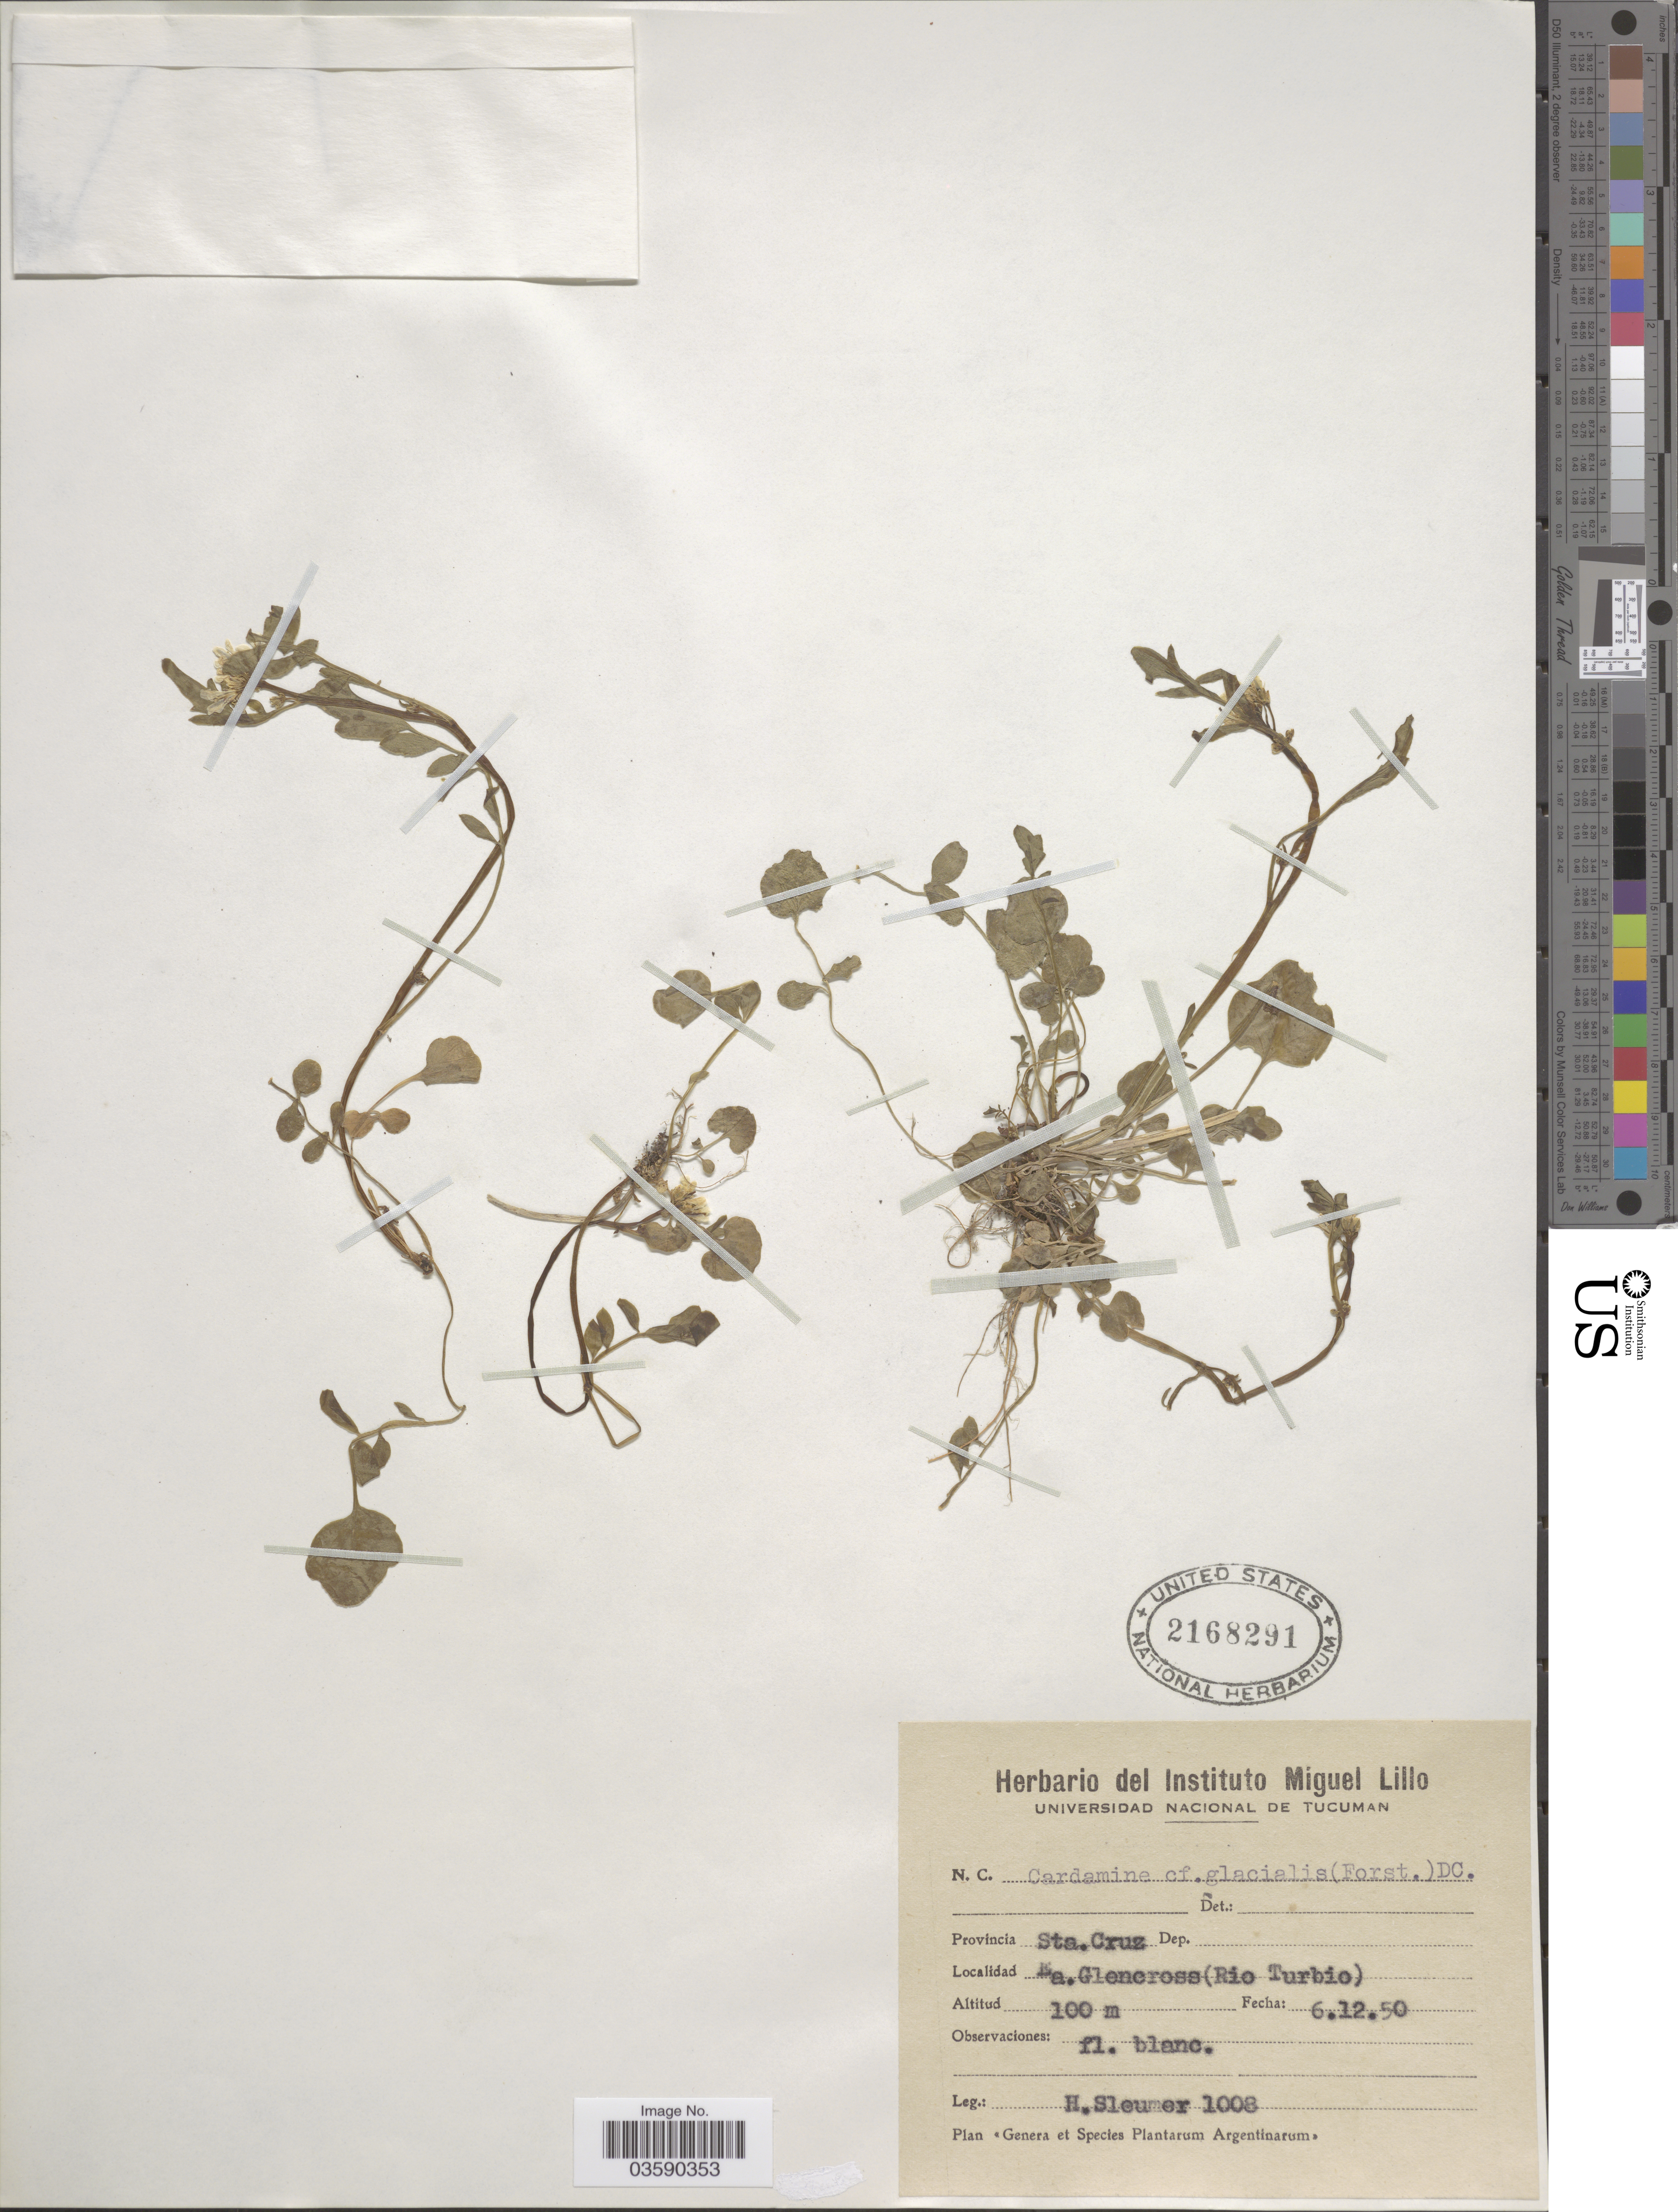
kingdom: Plantae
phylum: Tracheophyta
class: Magnoliopsida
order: Brassicales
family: Brassicaceae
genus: Cardamine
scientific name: Cardamine glacialis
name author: DC.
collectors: H. O. Sleumer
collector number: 1008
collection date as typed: Transcribed d/m/y: 6/12/50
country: Argentina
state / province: Santa Cruz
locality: Ea. Gleneross(Rio Turbio).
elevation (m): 100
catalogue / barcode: US 2168291